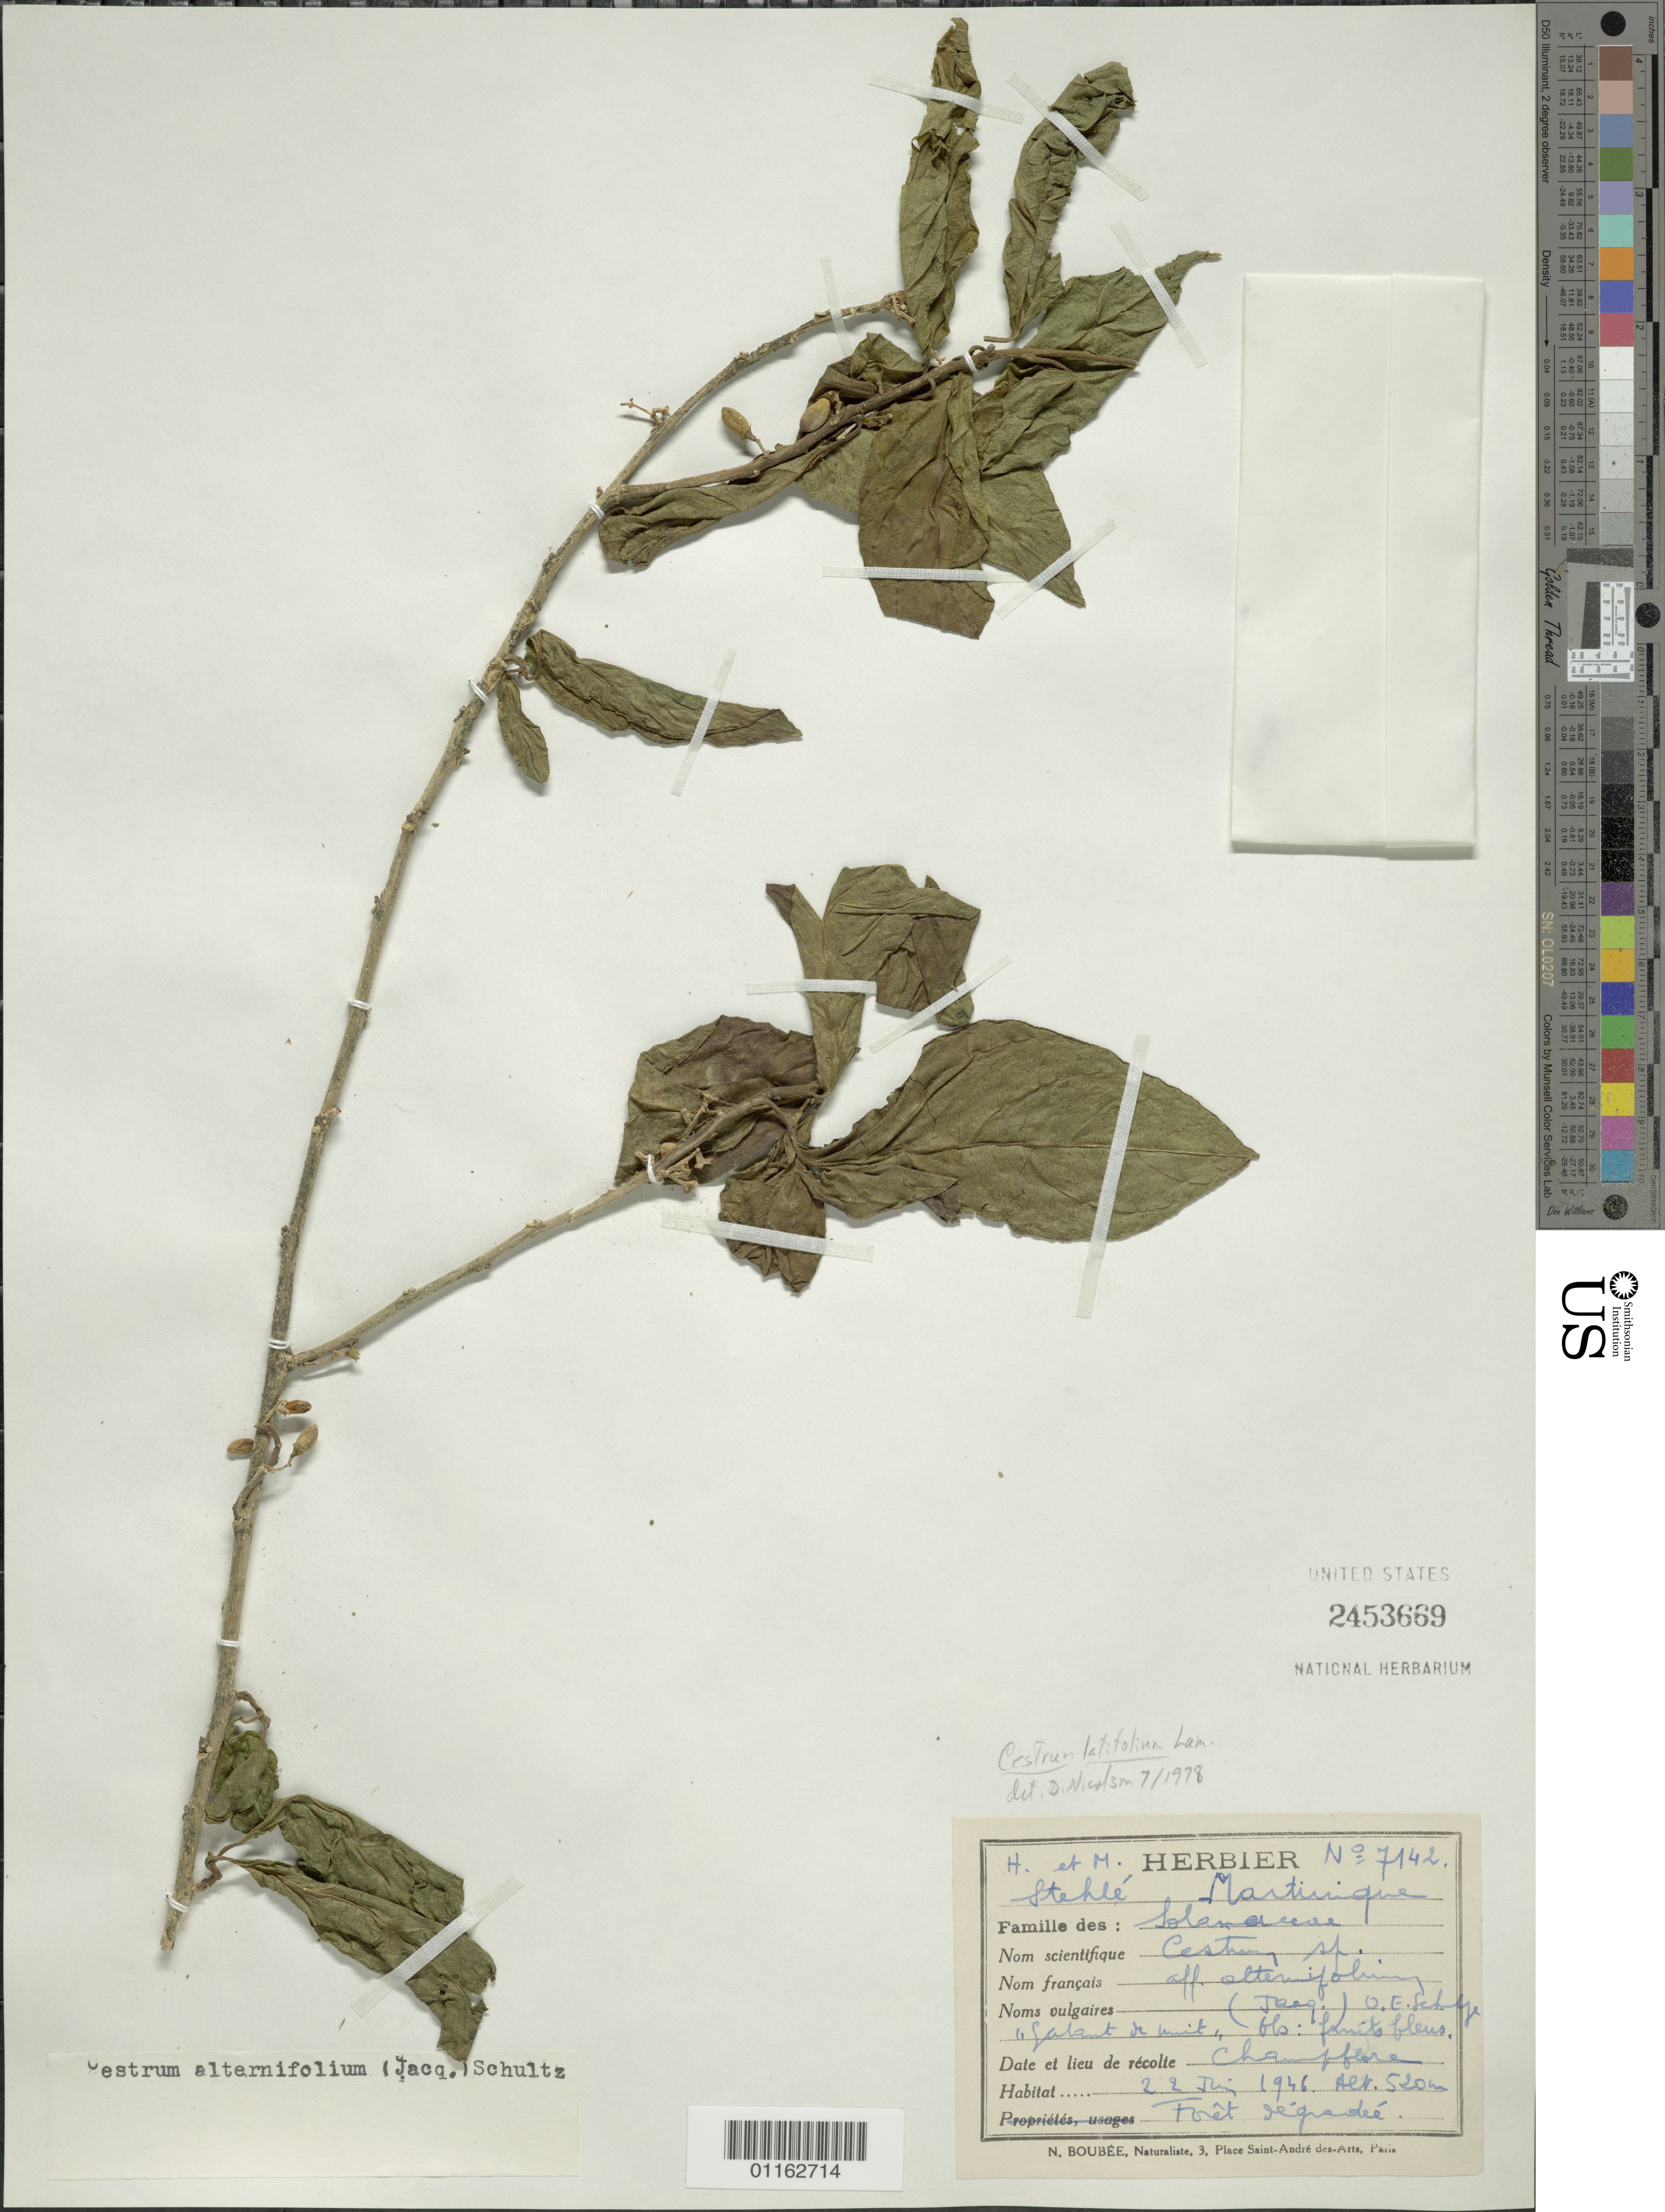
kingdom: Plantae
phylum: Tracheophyta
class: Magnoliopsida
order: Solanales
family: Solanaceae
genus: Cestrum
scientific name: Cestrum latifolium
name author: Lam.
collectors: H. Stehlé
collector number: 7142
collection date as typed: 22 Jun 1946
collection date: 1946-06-22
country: Martinique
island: Martinique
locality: degraded forest; chanfflore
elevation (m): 520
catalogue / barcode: US 2453669